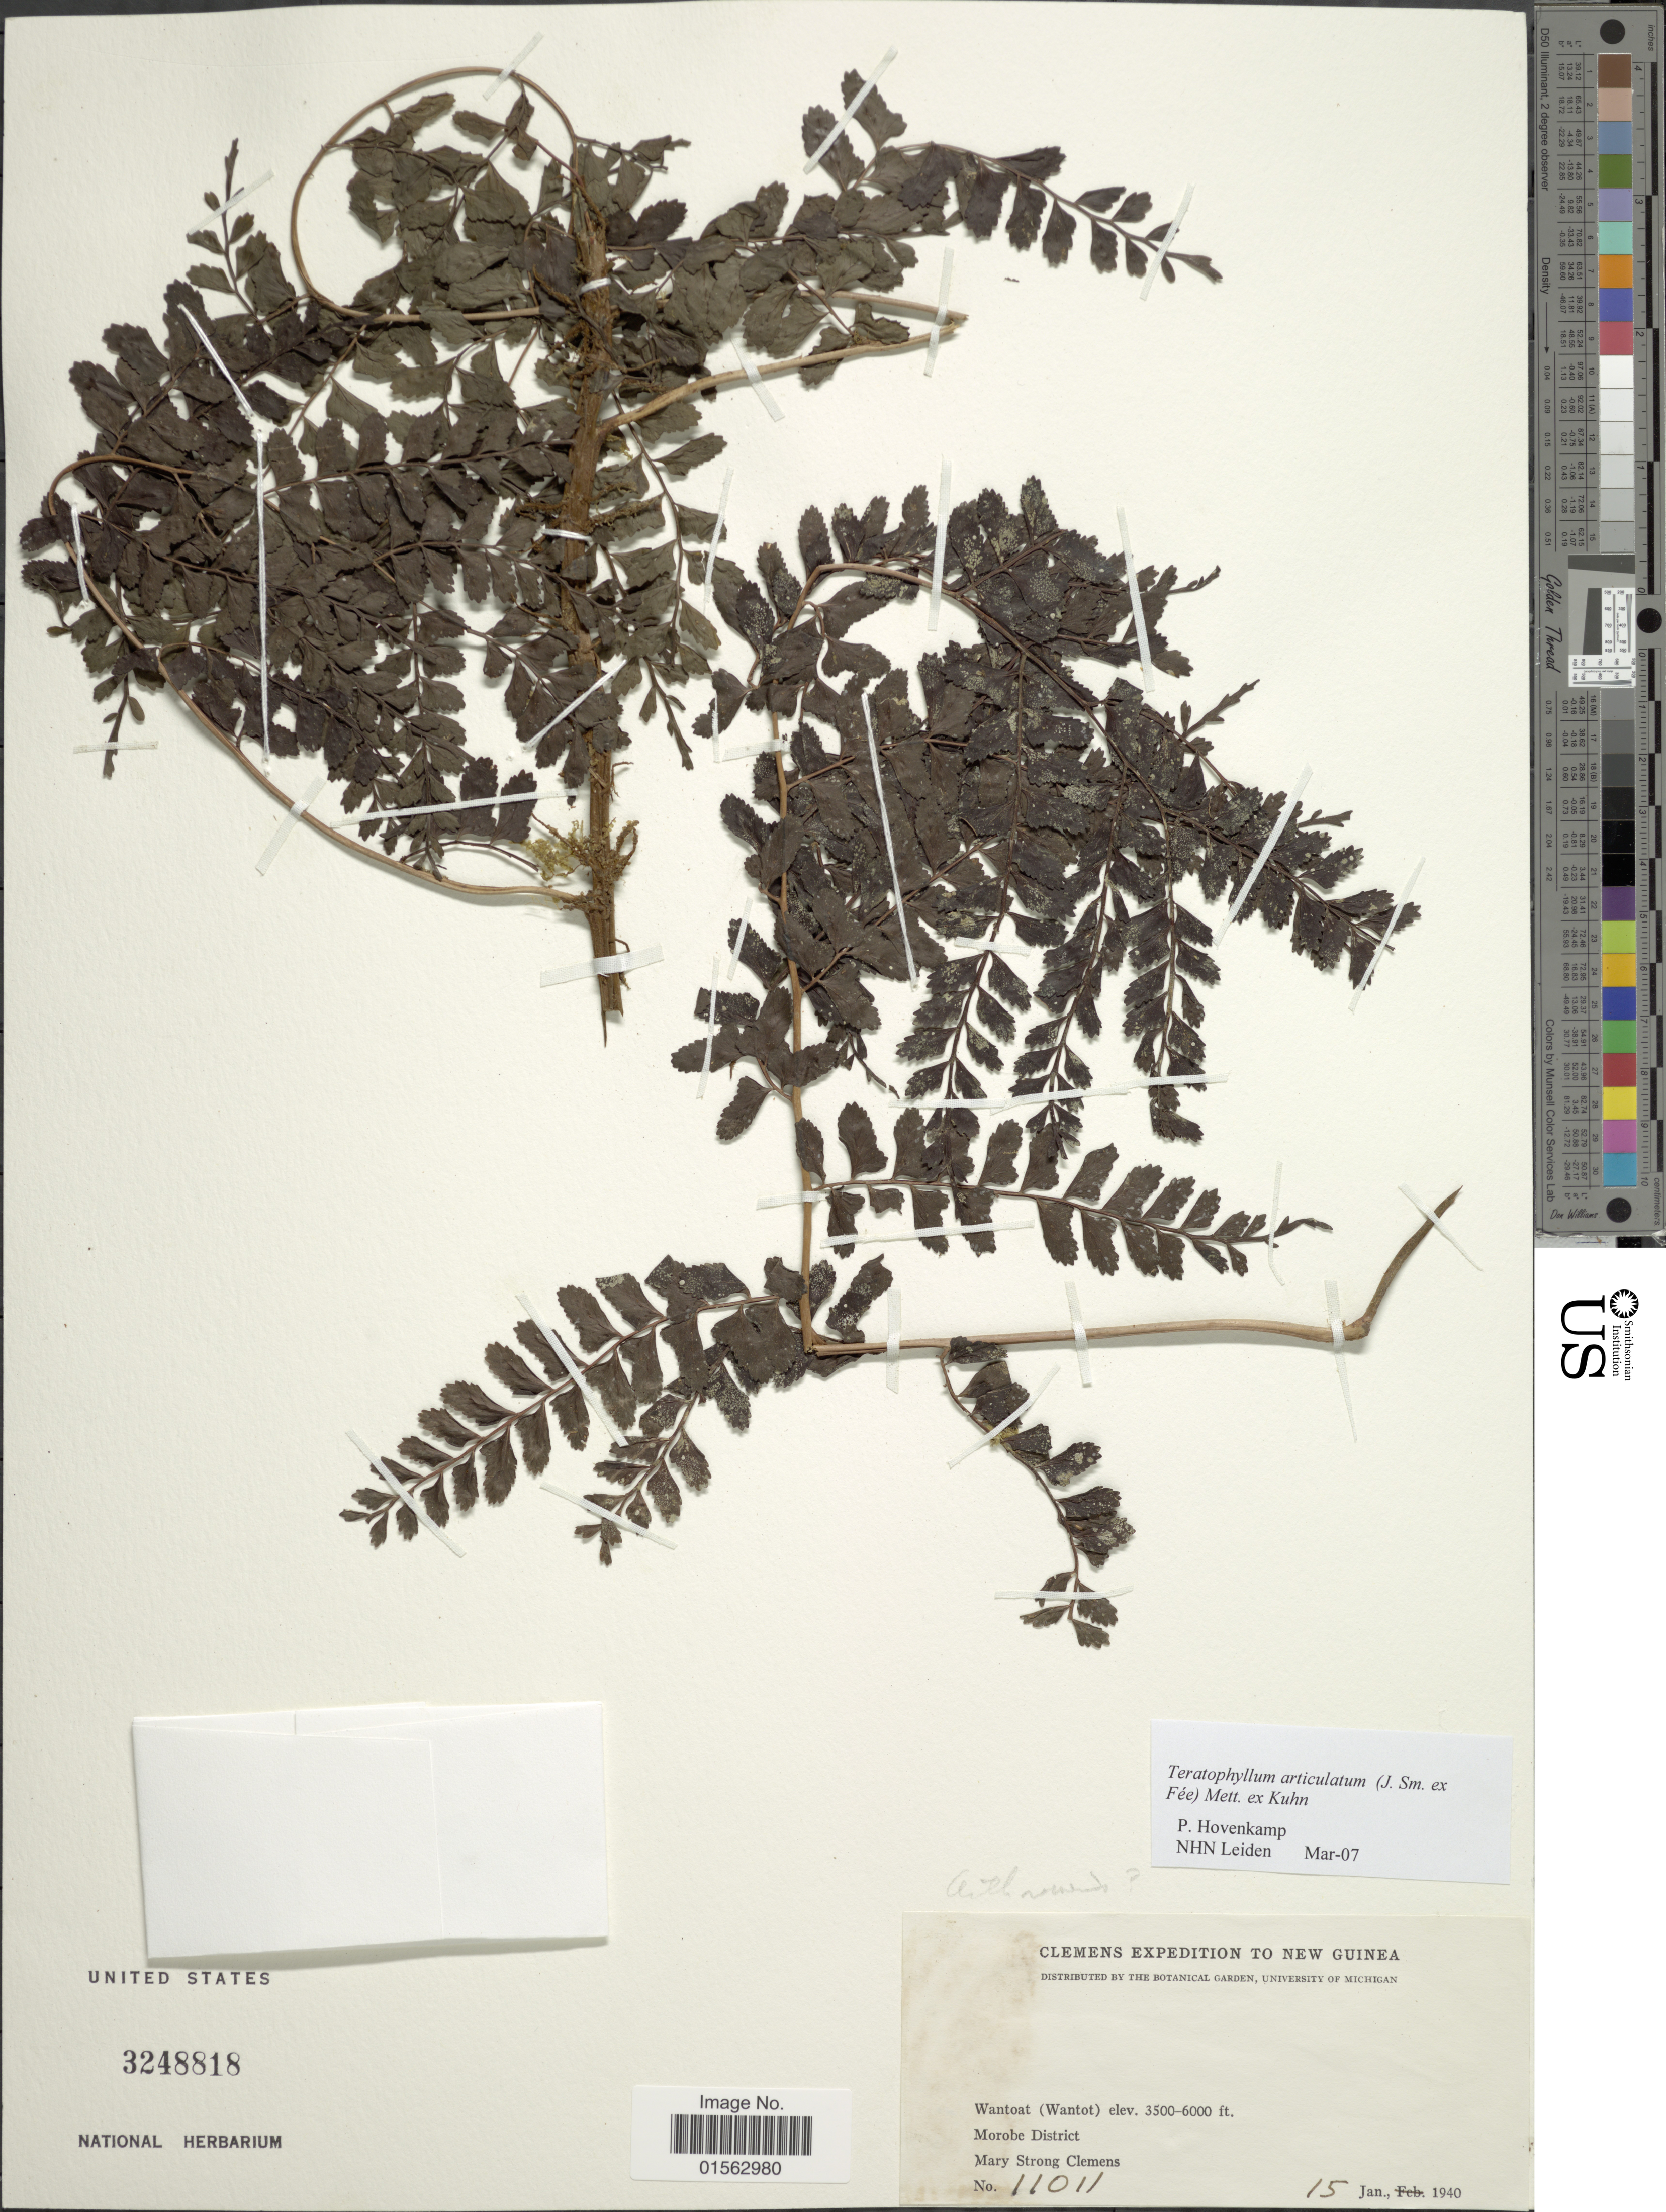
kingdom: Plantae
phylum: Tracheophyta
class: Polypodiopsida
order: Polypodiales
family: Dryopteridaceae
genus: Teratophyllum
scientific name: Teratophyllum aculeatum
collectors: M. S. Clemens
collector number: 11011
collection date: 1940-01-15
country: Papua New Guinea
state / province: Morobe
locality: New Guinea, Wantoat (Wantot), Morobe District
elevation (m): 1067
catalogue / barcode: US 3248818